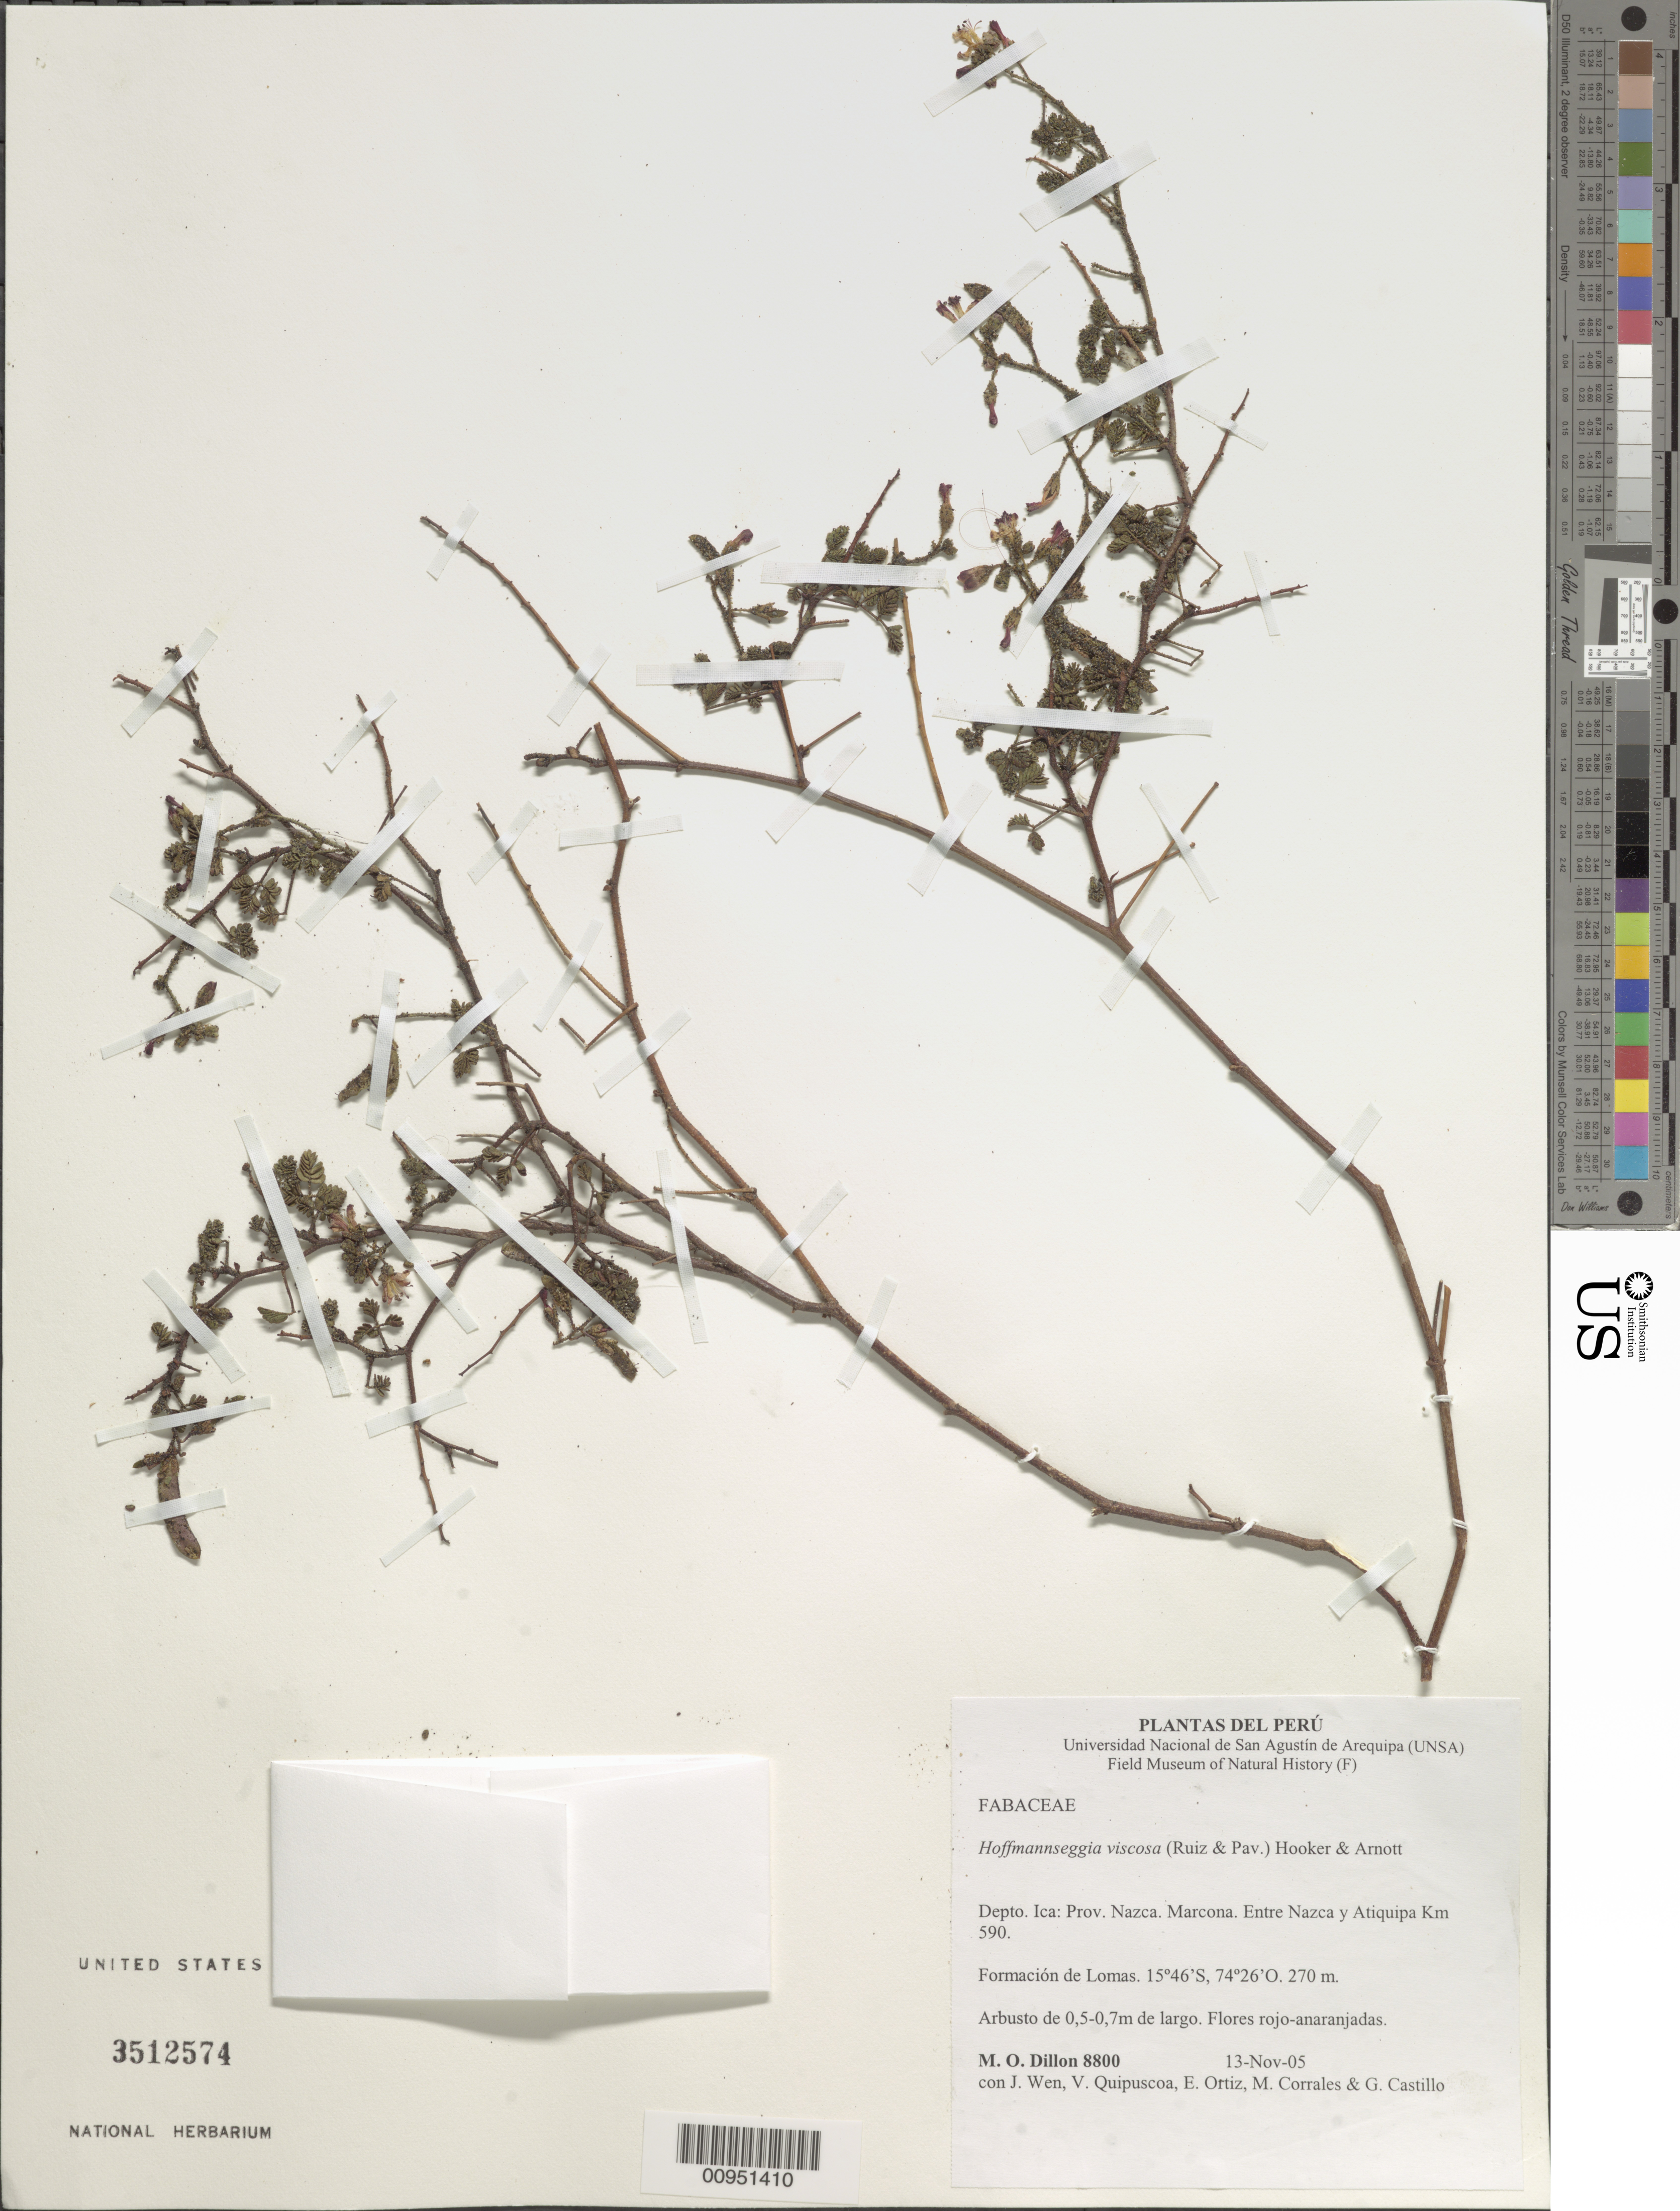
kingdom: Plantae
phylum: Tracheophyta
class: Magnoliopsida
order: Fabales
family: Fabaceae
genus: Hoffmannseggia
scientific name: Hoffmannseggia viscosa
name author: Hook. & Arn.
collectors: M. O. Dillon, V. Quipuscoa, E. Ortiz, M. Corrales & G. Castillo C.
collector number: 8800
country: Peru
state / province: Ica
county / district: Nazca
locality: Marcona, between Nazca and Atiquipa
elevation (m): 270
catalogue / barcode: US 3512574